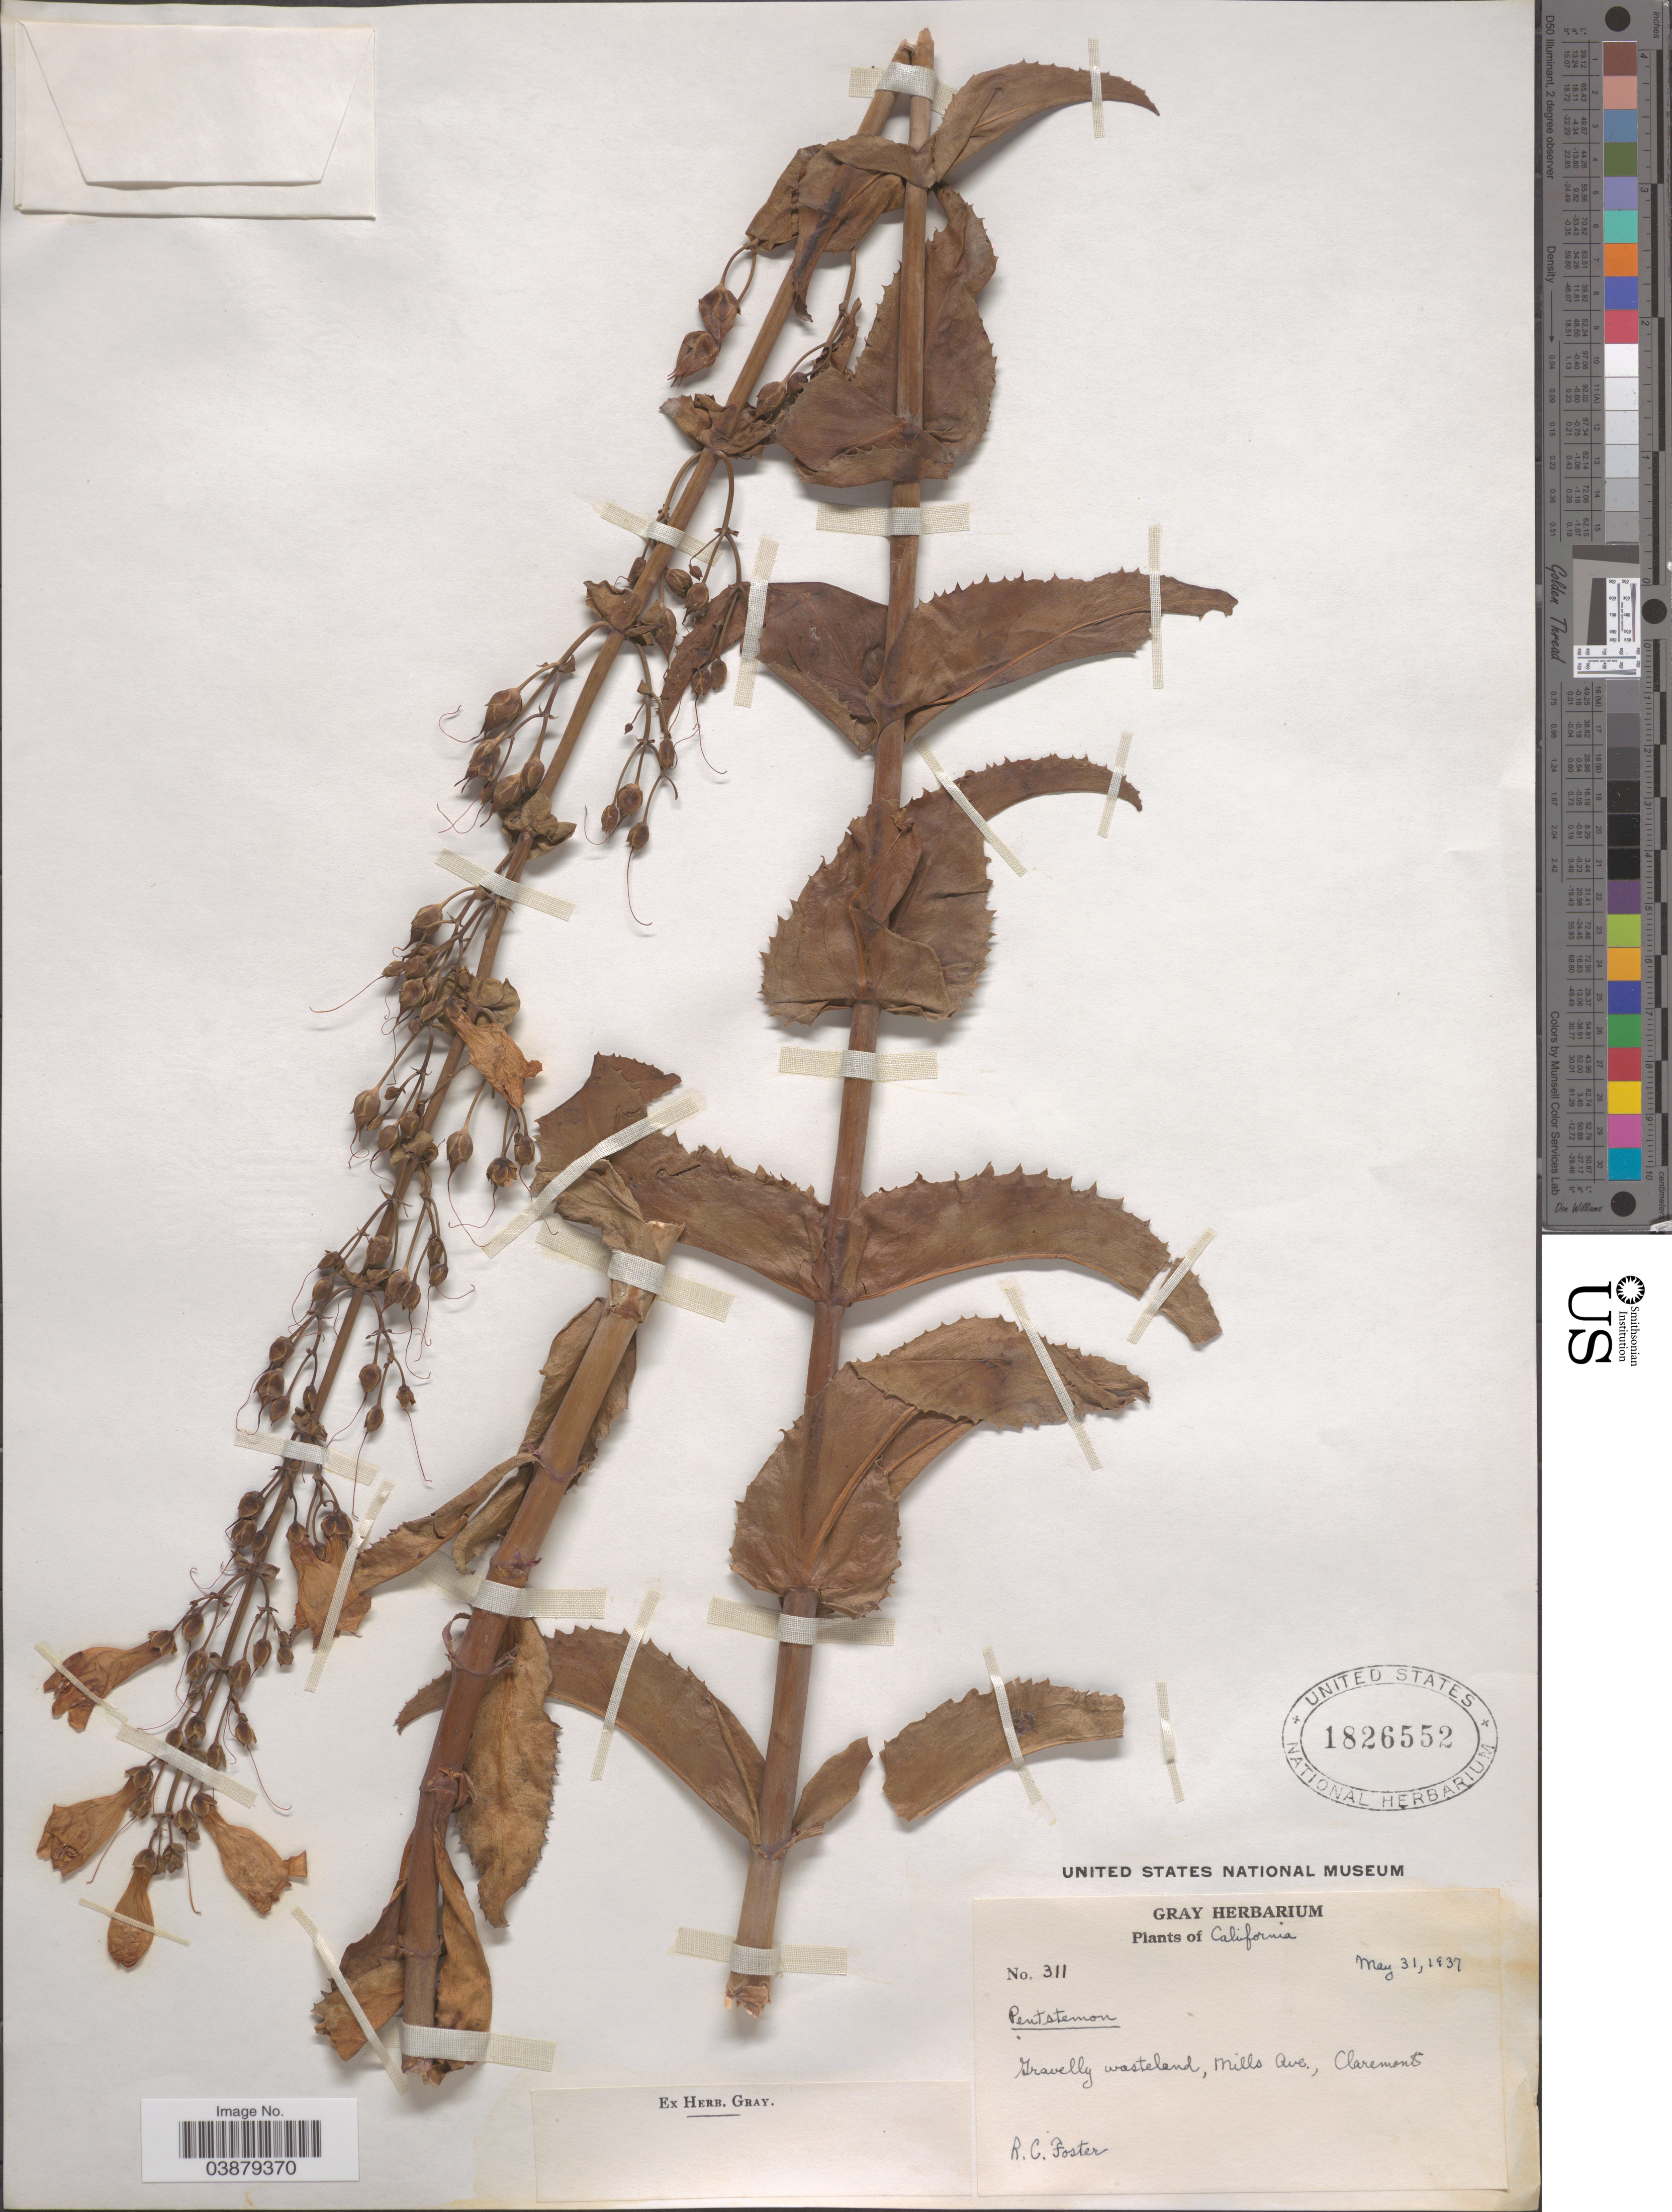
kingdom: Plantae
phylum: Tracheophyta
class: Magnoliopsida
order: Lamiales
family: Plantaginaceae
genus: Penstemon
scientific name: Penstemon sp.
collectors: R. C. Foster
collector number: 311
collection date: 1937-05-31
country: United States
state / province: California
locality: Gravelly wasteland, Mills Ave., Claremont.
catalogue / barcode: US 1826552